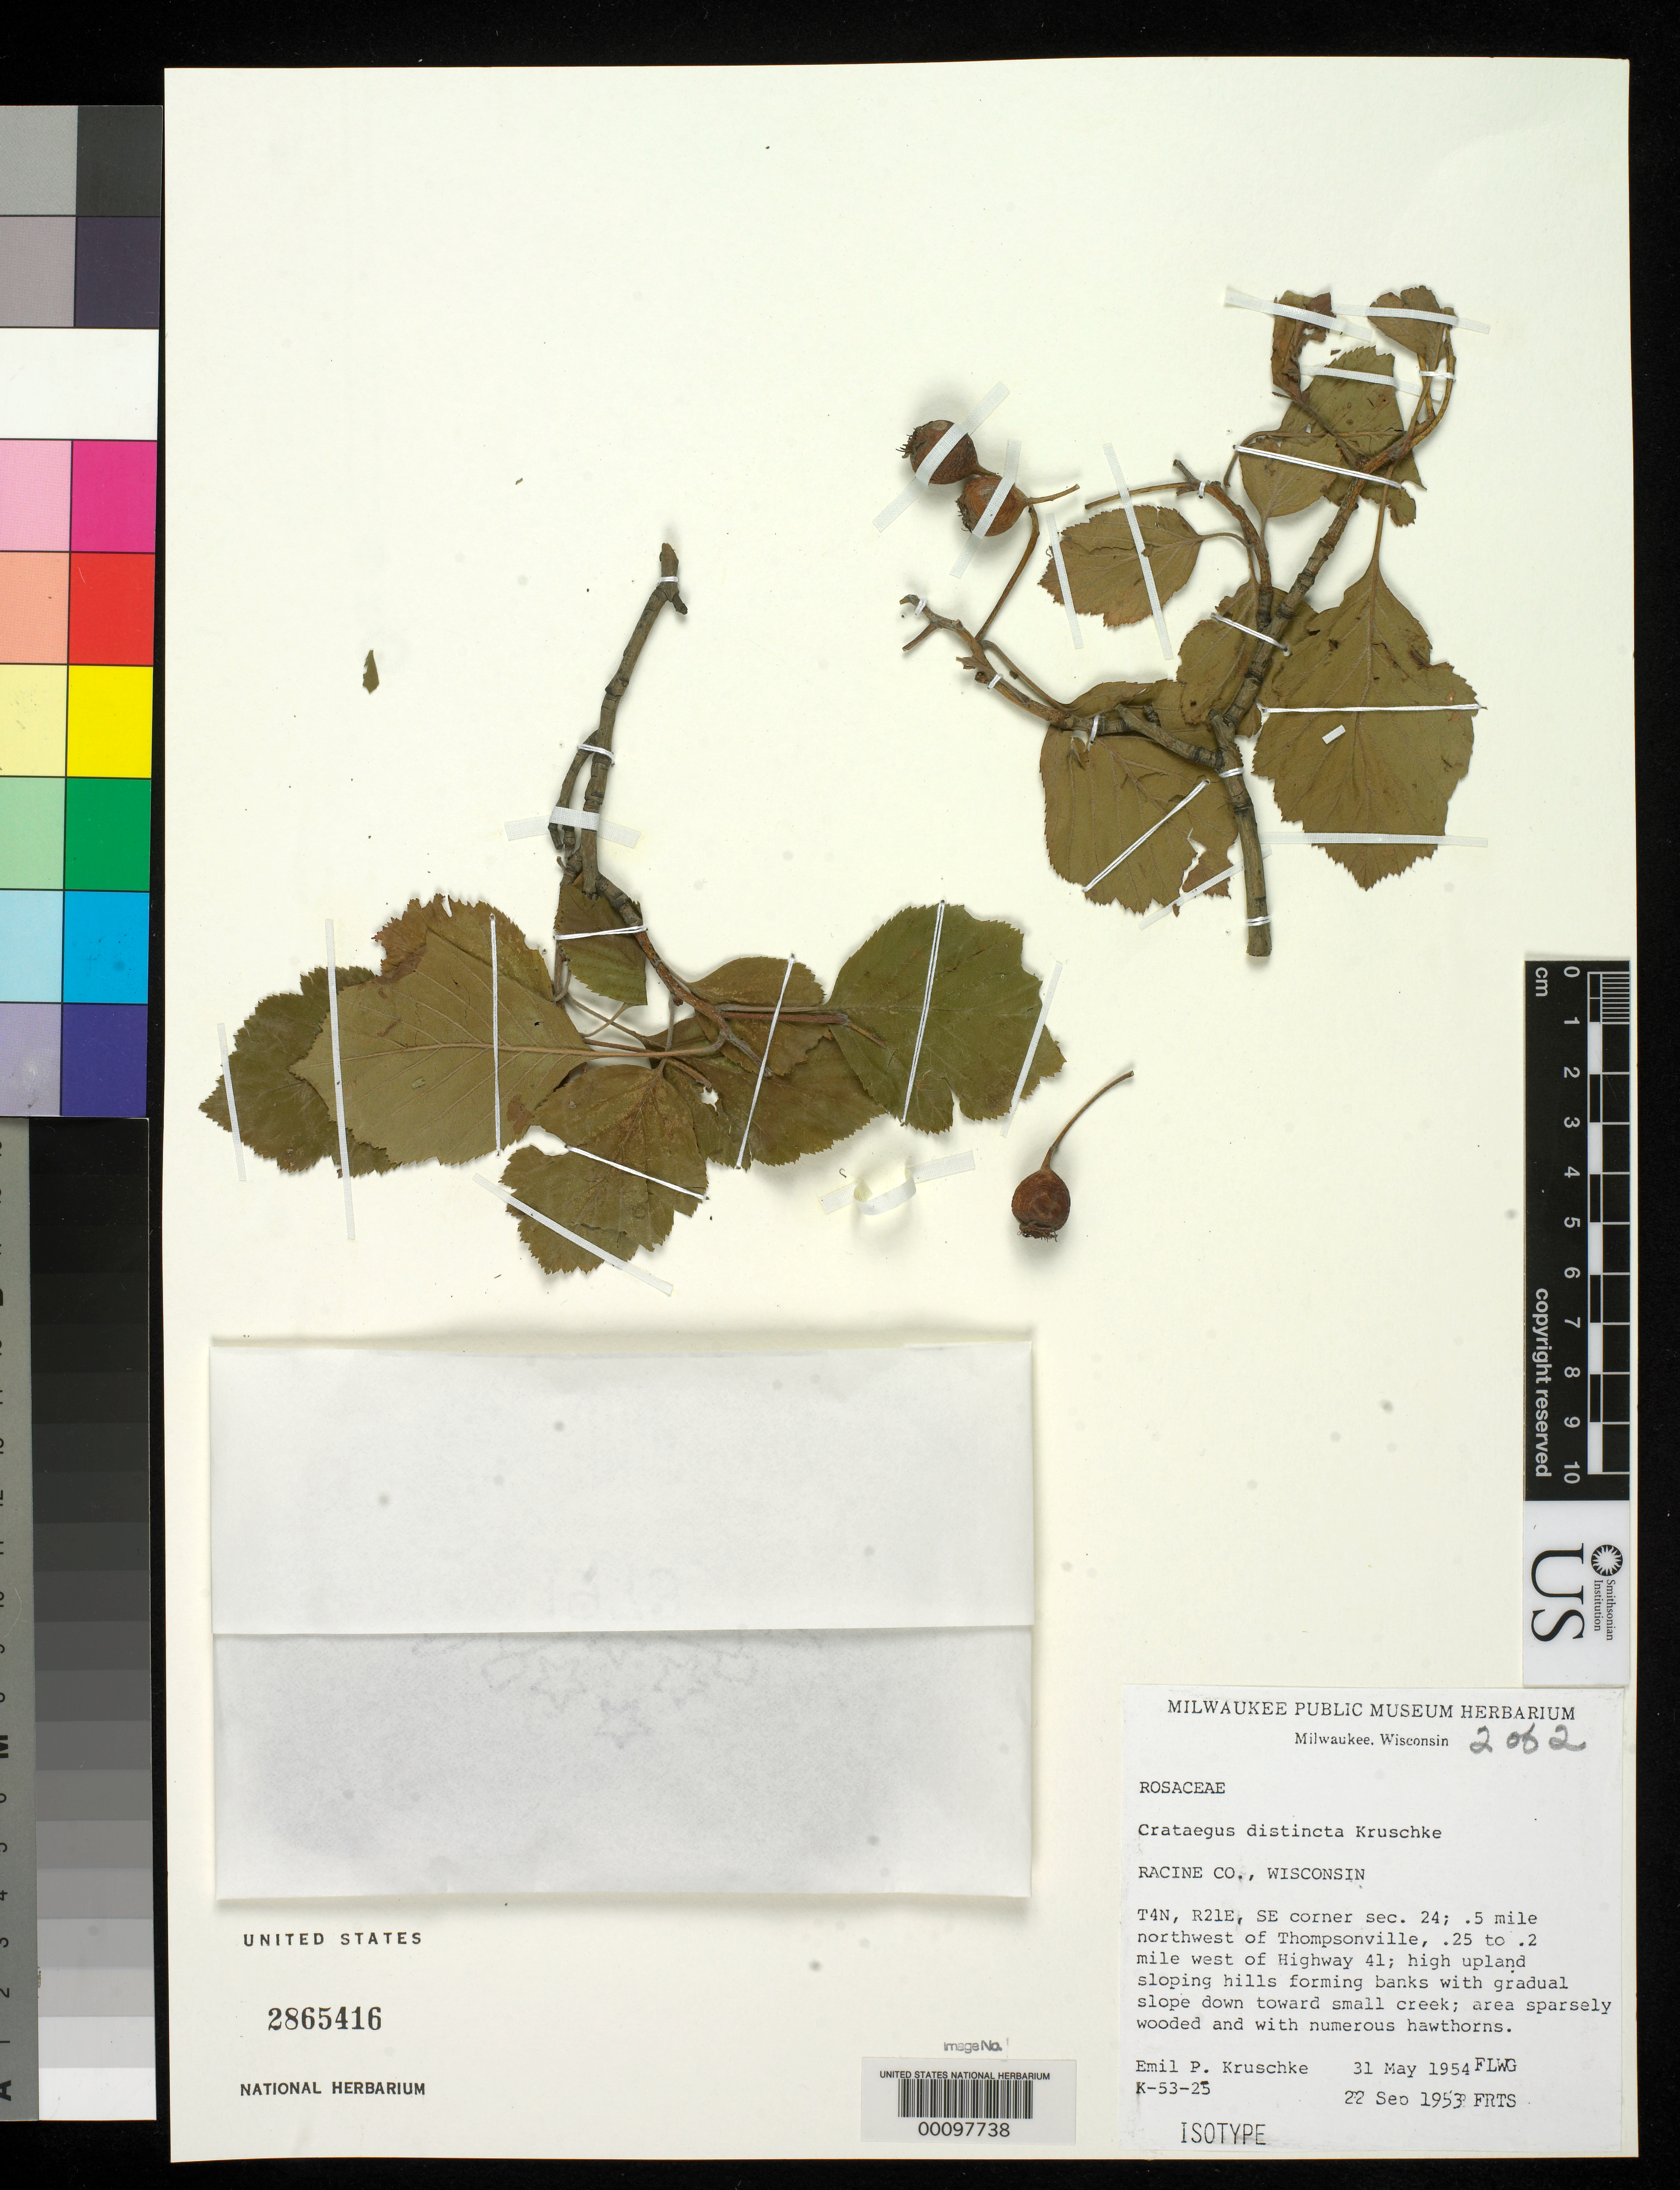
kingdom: Plantae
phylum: Tracheophyta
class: Magnoliopsida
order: Rosales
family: Rosaceae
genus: Crataegus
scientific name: Crataegus distincta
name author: Kruschke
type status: Isotype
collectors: E. Kruschke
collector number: K-53-25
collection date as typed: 31 May 1954 and 22 Sep 1953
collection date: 1953-09-22,1954-05-31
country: United States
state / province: Wisconsin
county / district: Racine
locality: Northwest of Thompsonville.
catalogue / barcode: US 2865416